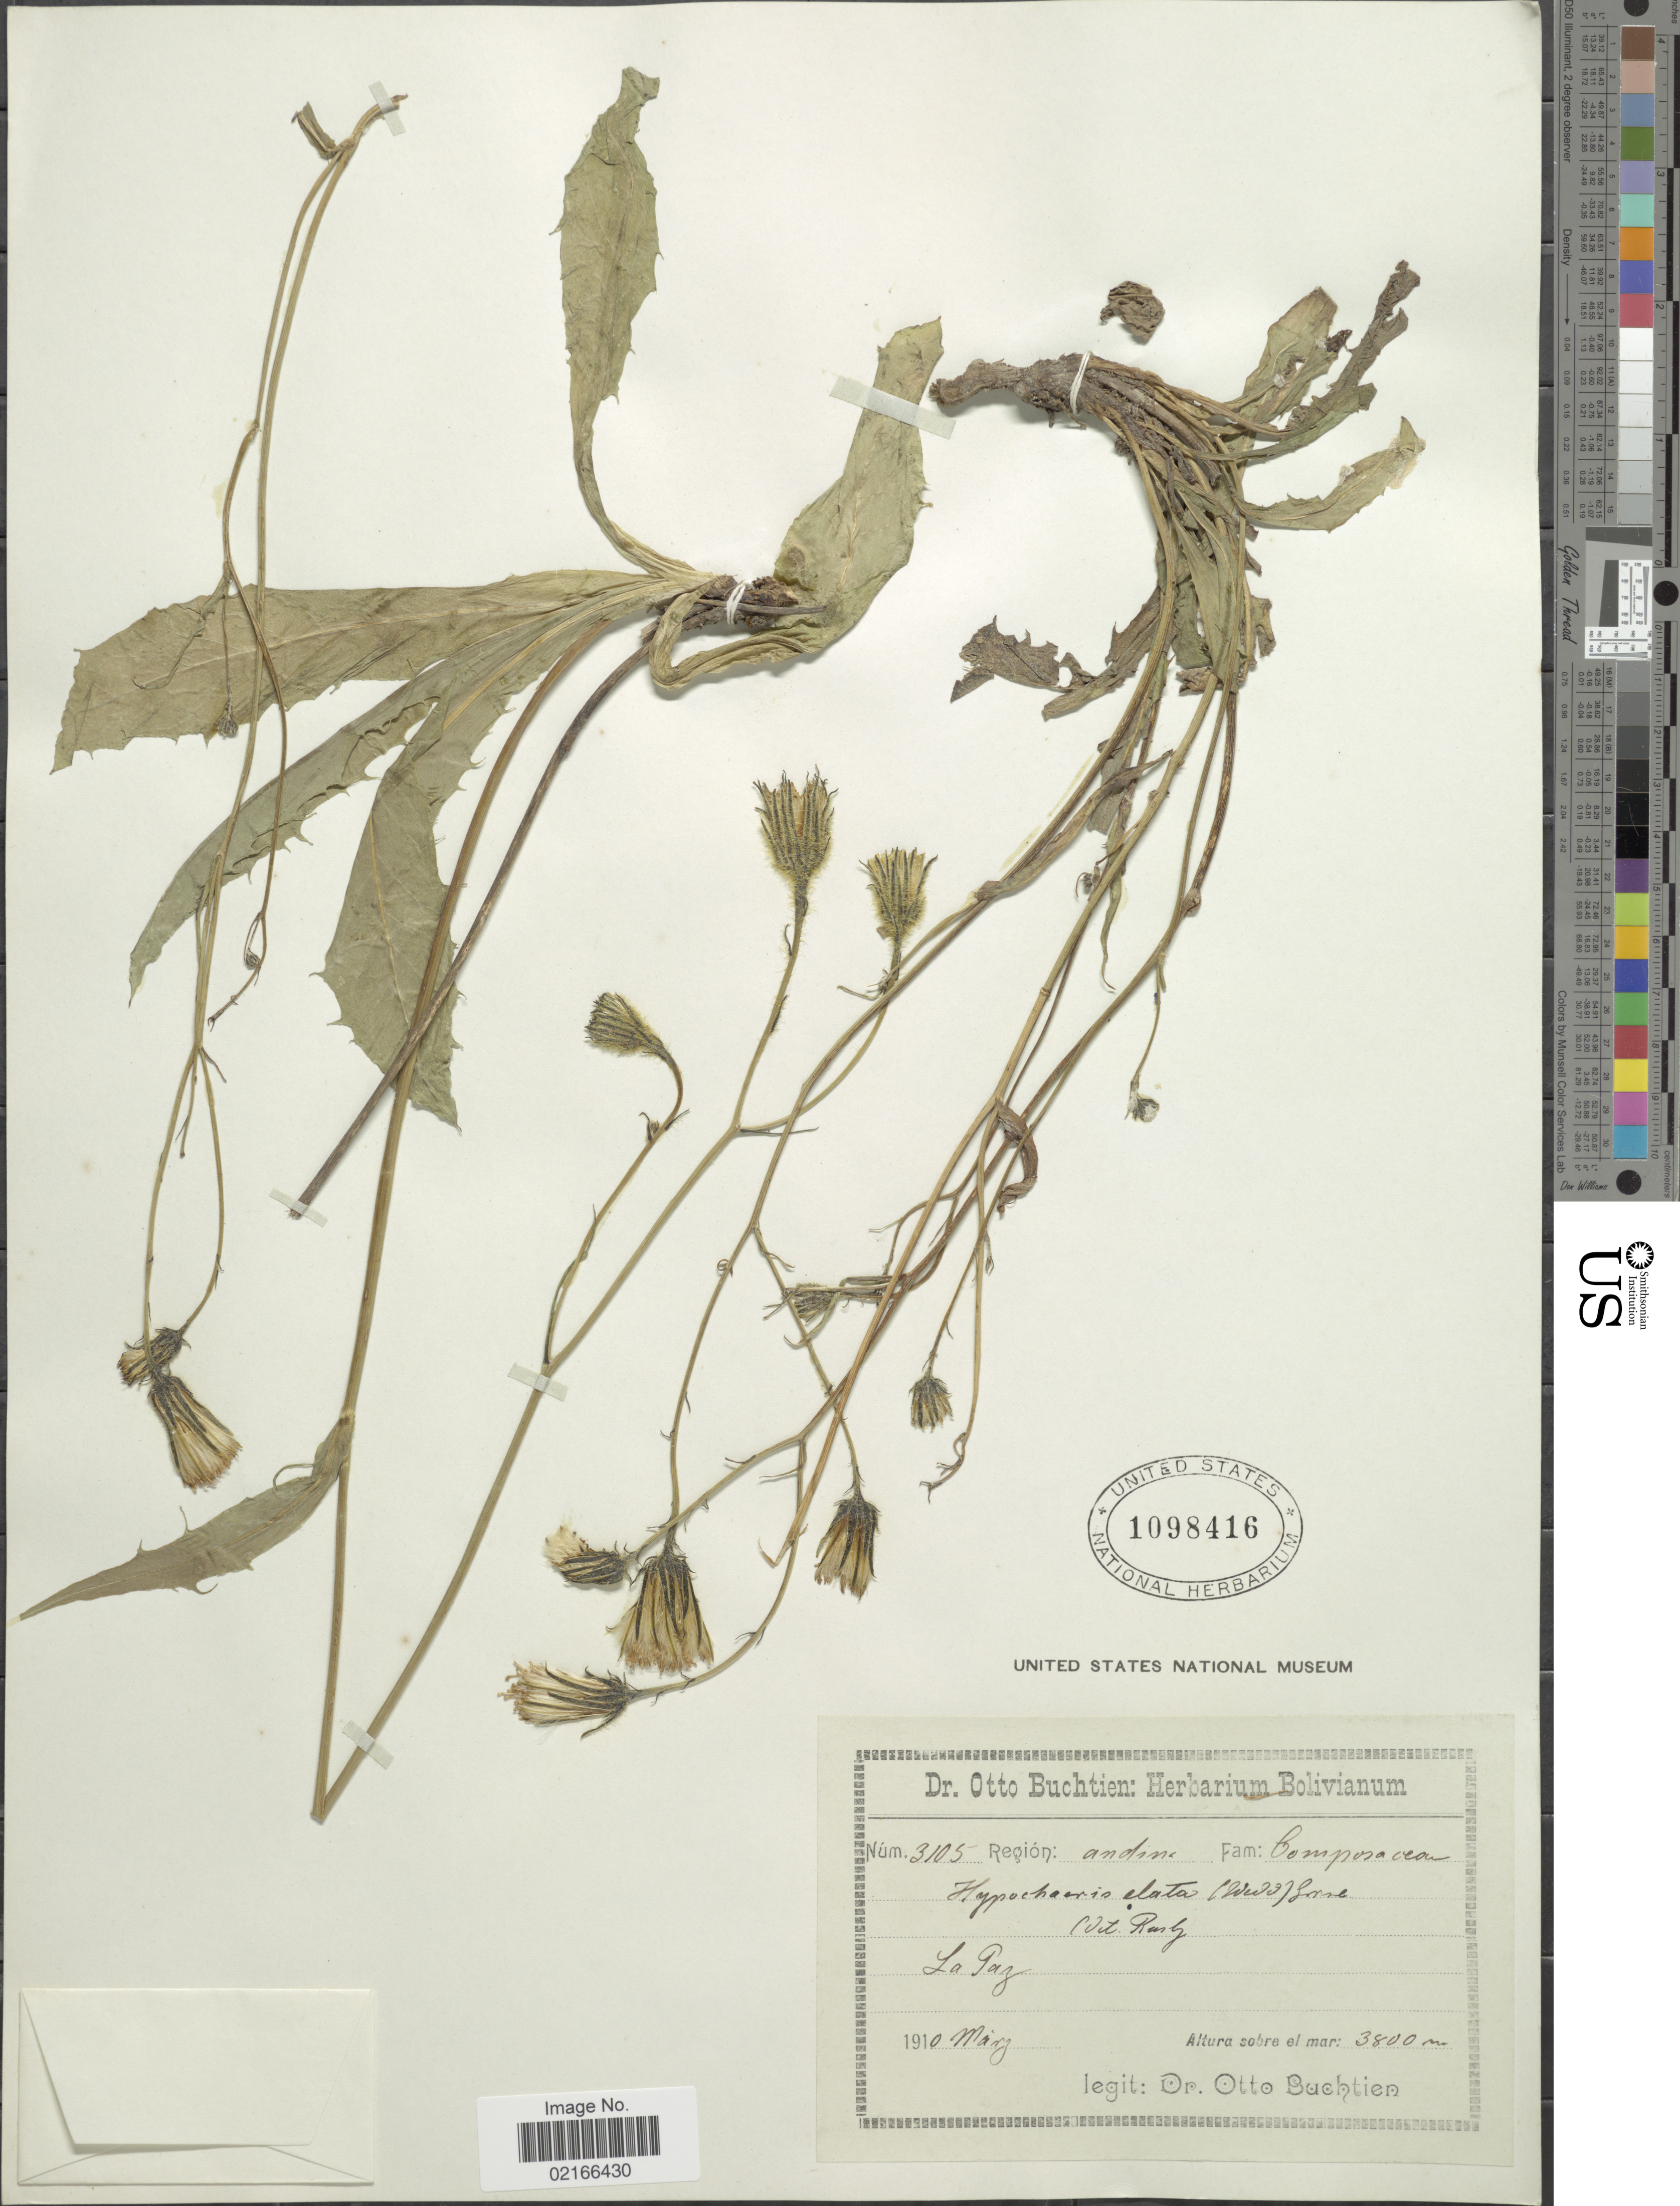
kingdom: Plantae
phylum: Tracheophyta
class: Magnoliopsida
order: Asterales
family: Asteraceae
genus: Hypochaeris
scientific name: Hypochaeris elata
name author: (Wedd.) Griseb.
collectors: O. Buchtien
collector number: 3105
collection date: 1910-03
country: Bolivia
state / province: La Paz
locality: Región: andine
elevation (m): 3800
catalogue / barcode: US 1098416